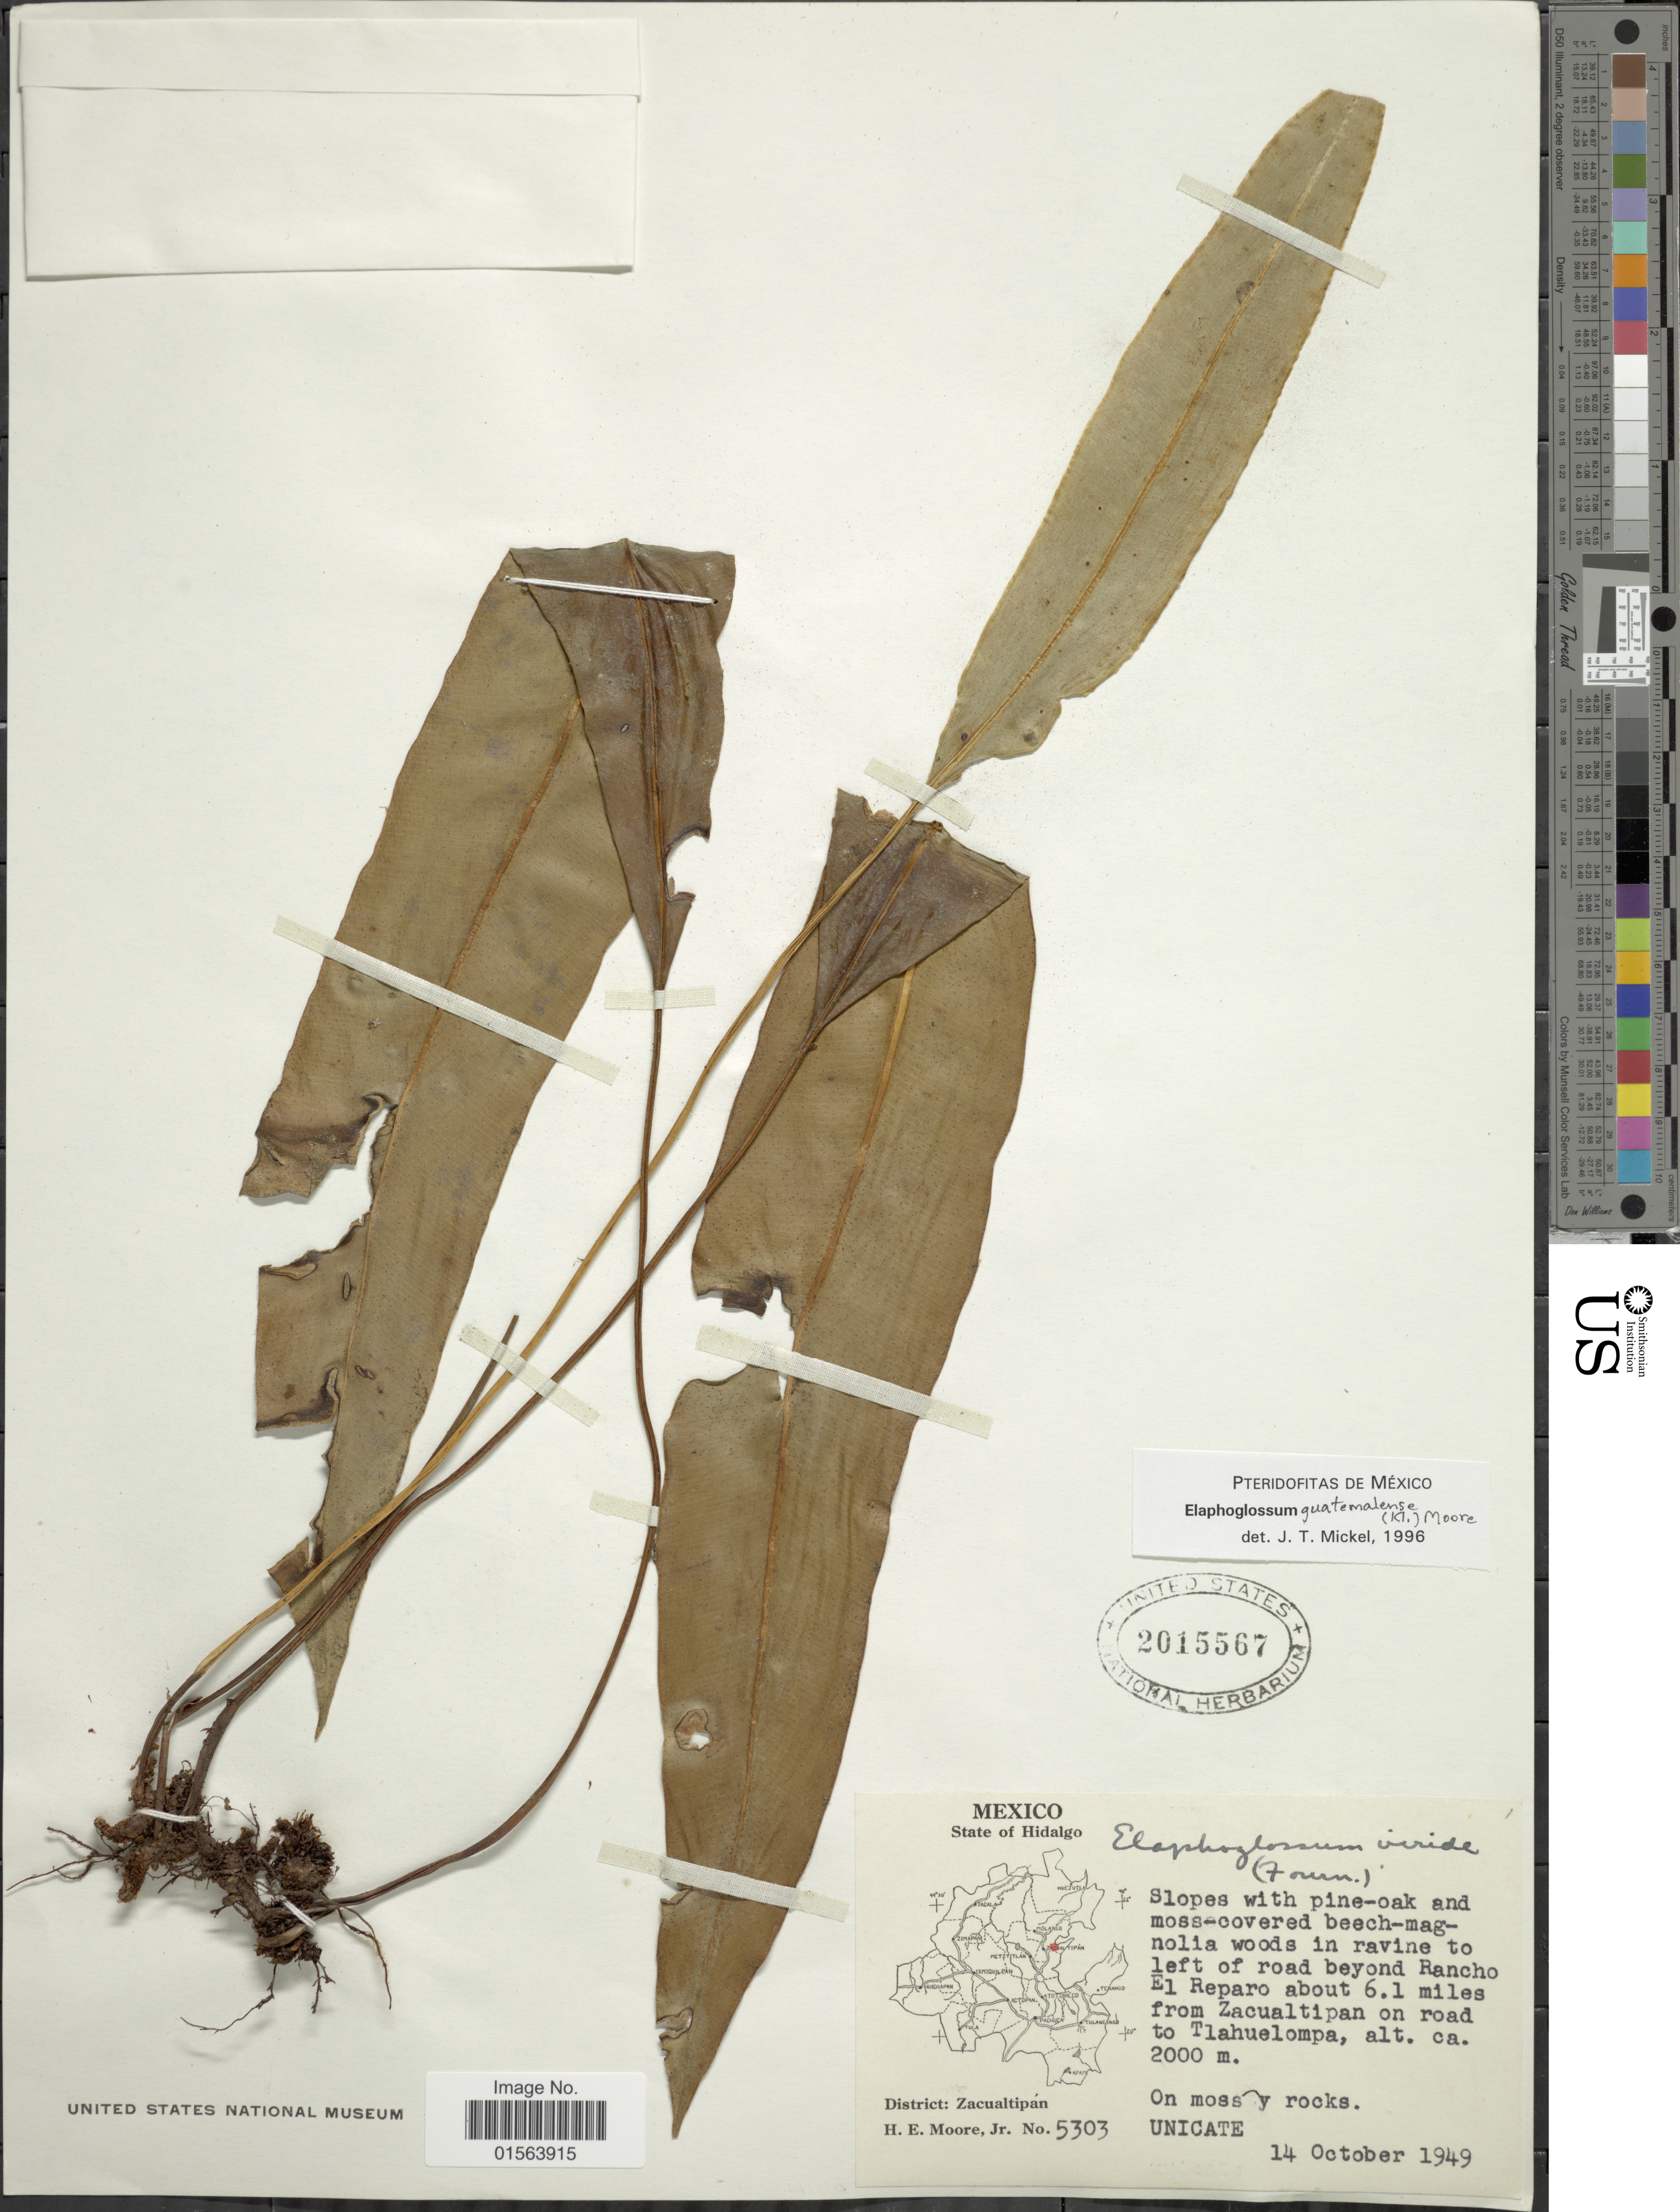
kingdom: Plantae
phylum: Tracheophyta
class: Polypodiopsida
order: Polypodiales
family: Dryopteridaceae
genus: Elaphoglossum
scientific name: Elaphoglossum guatemalense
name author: (Klotzsch) T. Moore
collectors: H. Moore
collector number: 5303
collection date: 1949-10-14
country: Mexico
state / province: Hidalgo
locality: State of Hidalgo, District Zacualtipan, in ravine to left of road beyond Rancho El Reparo about 6.1 miles from Zacualtipan on road to Tlahuelompa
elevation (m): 2000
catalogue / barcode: US 2015567